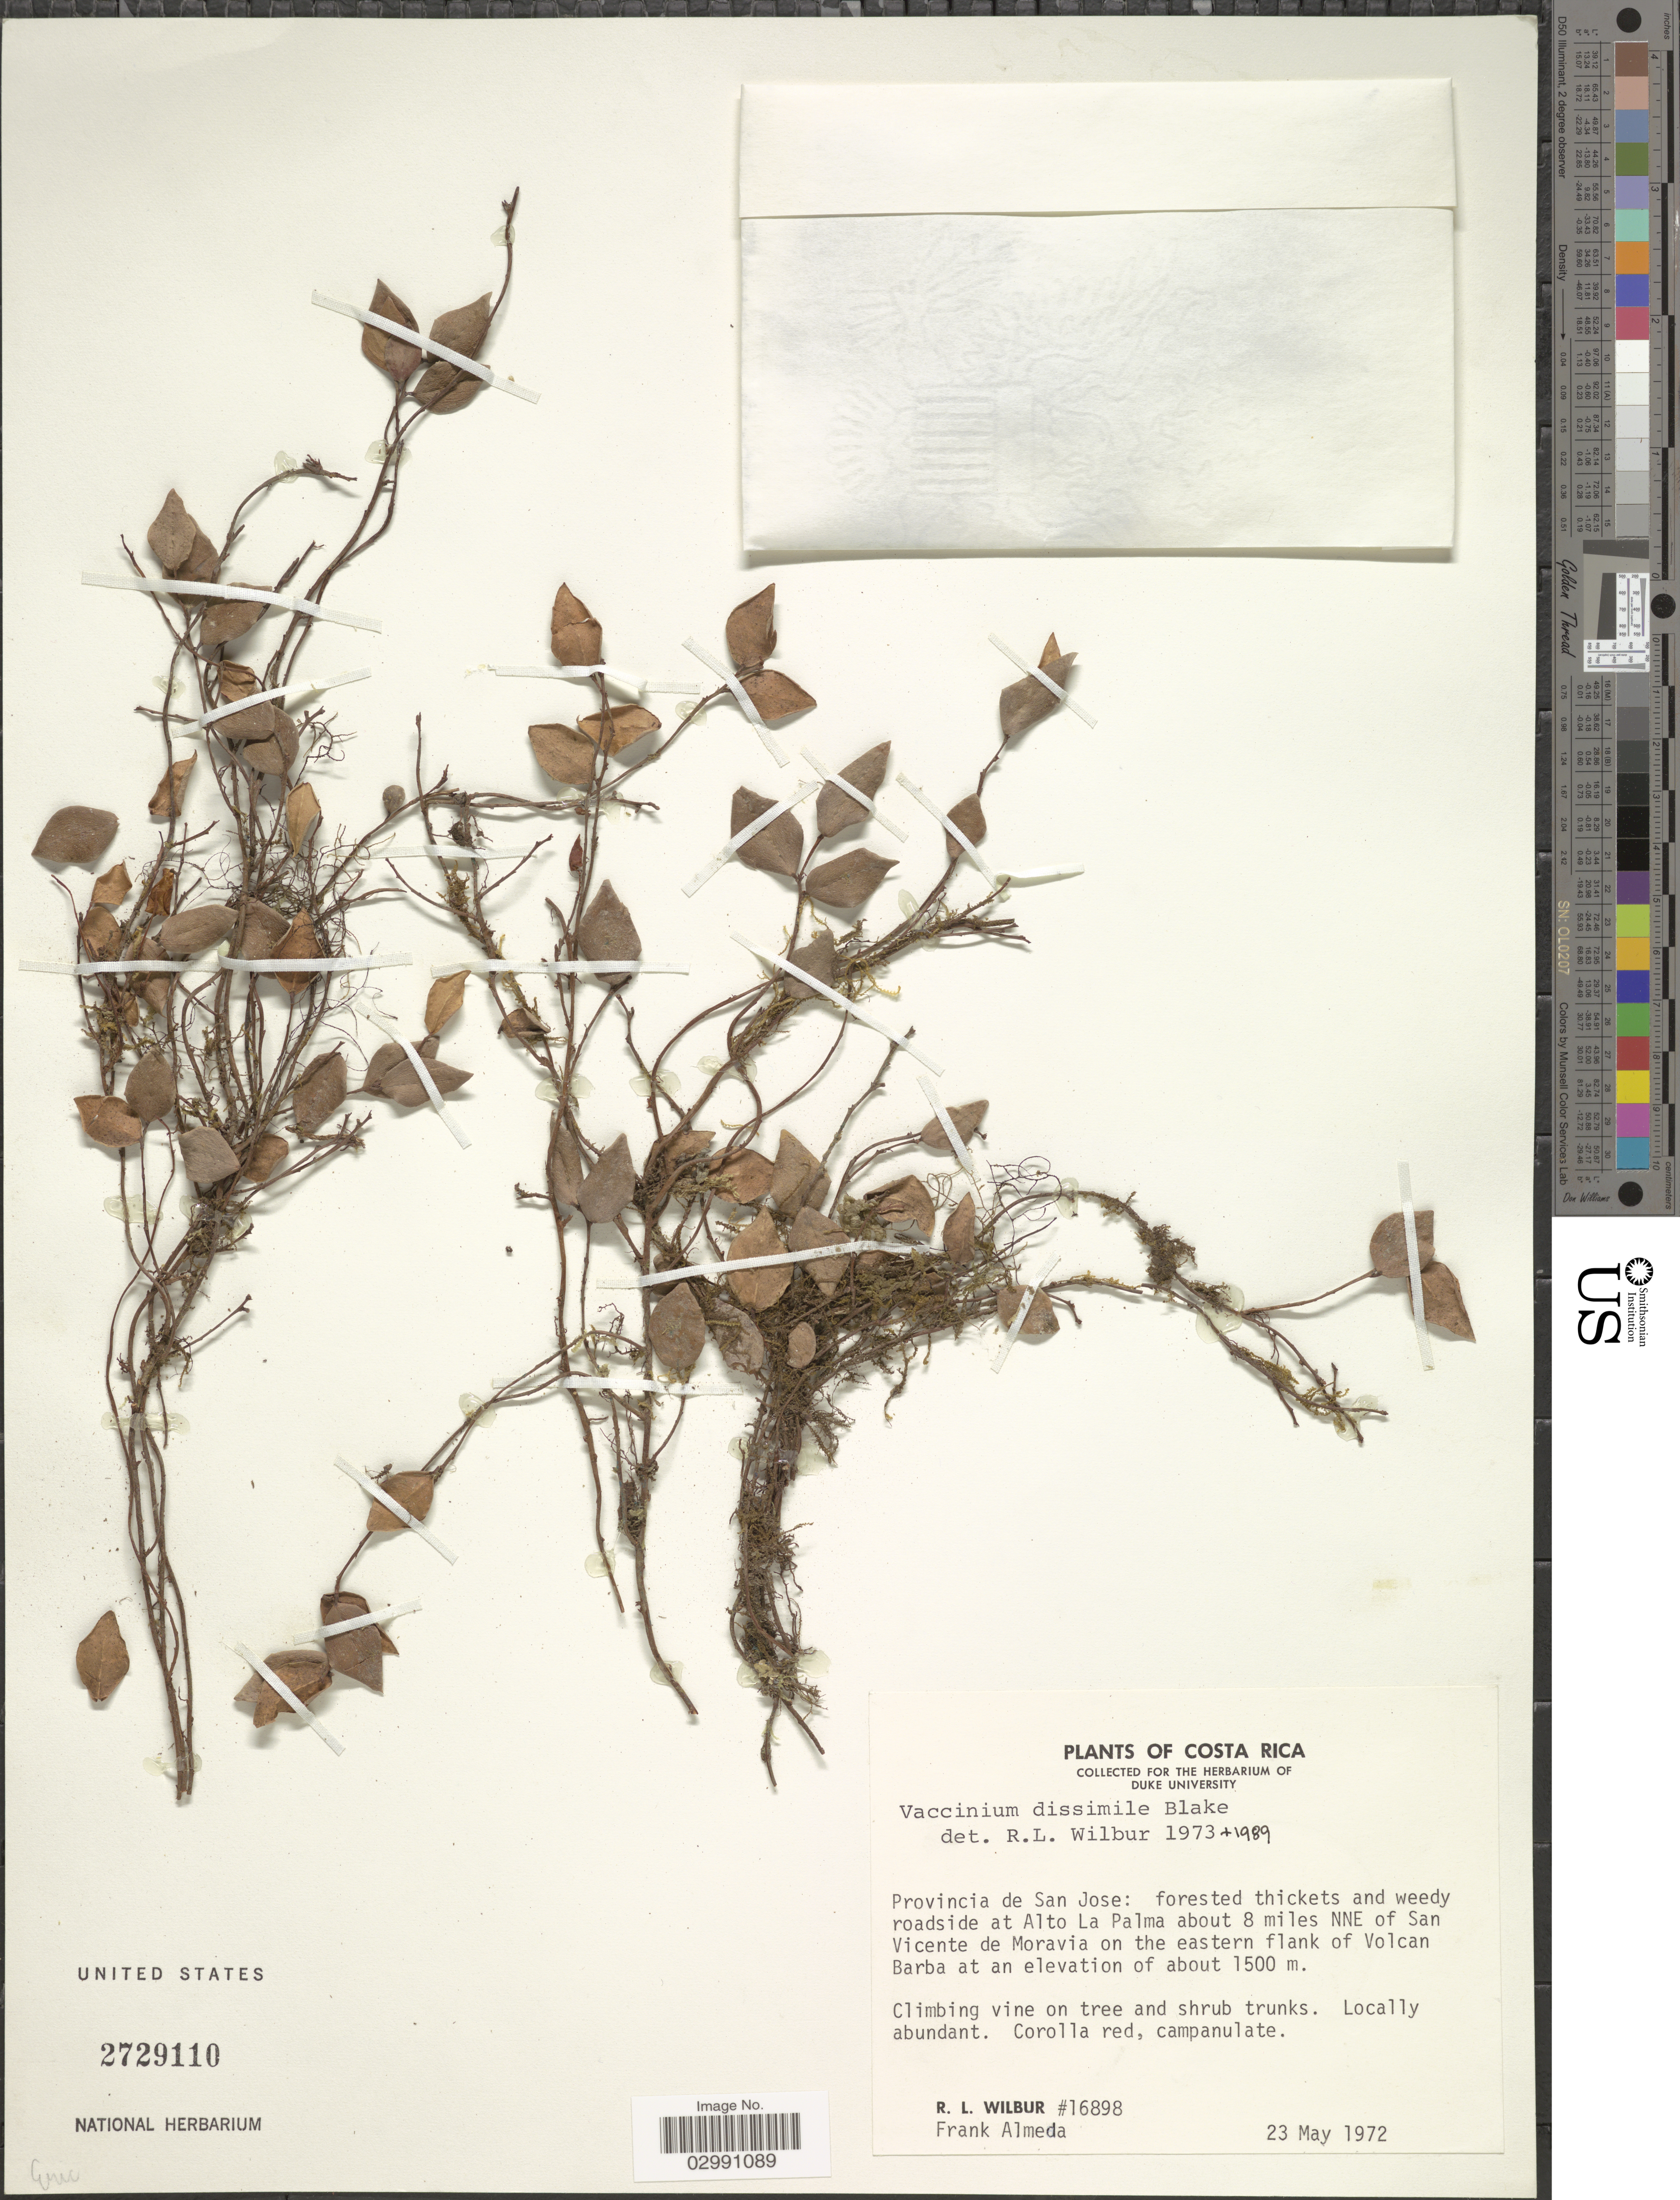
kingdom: Plantae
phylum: Tracheophyta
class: Magnoliopsida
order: Ericales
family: Ericaceae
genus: Vaccinium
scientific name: Vaccinium dissimile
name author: S.F. Blake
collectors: R. L. Wilbur & F. Almeda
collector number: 16898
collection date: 1972-05-23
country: Costa Rica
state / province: San José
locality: Forested thickets and weedy roadside at Alto La Palma about 8 miles NNE of San Vicente de Moravia on the eastern flank of Volcan Barba.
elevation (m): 1500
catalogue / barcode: US 2729110